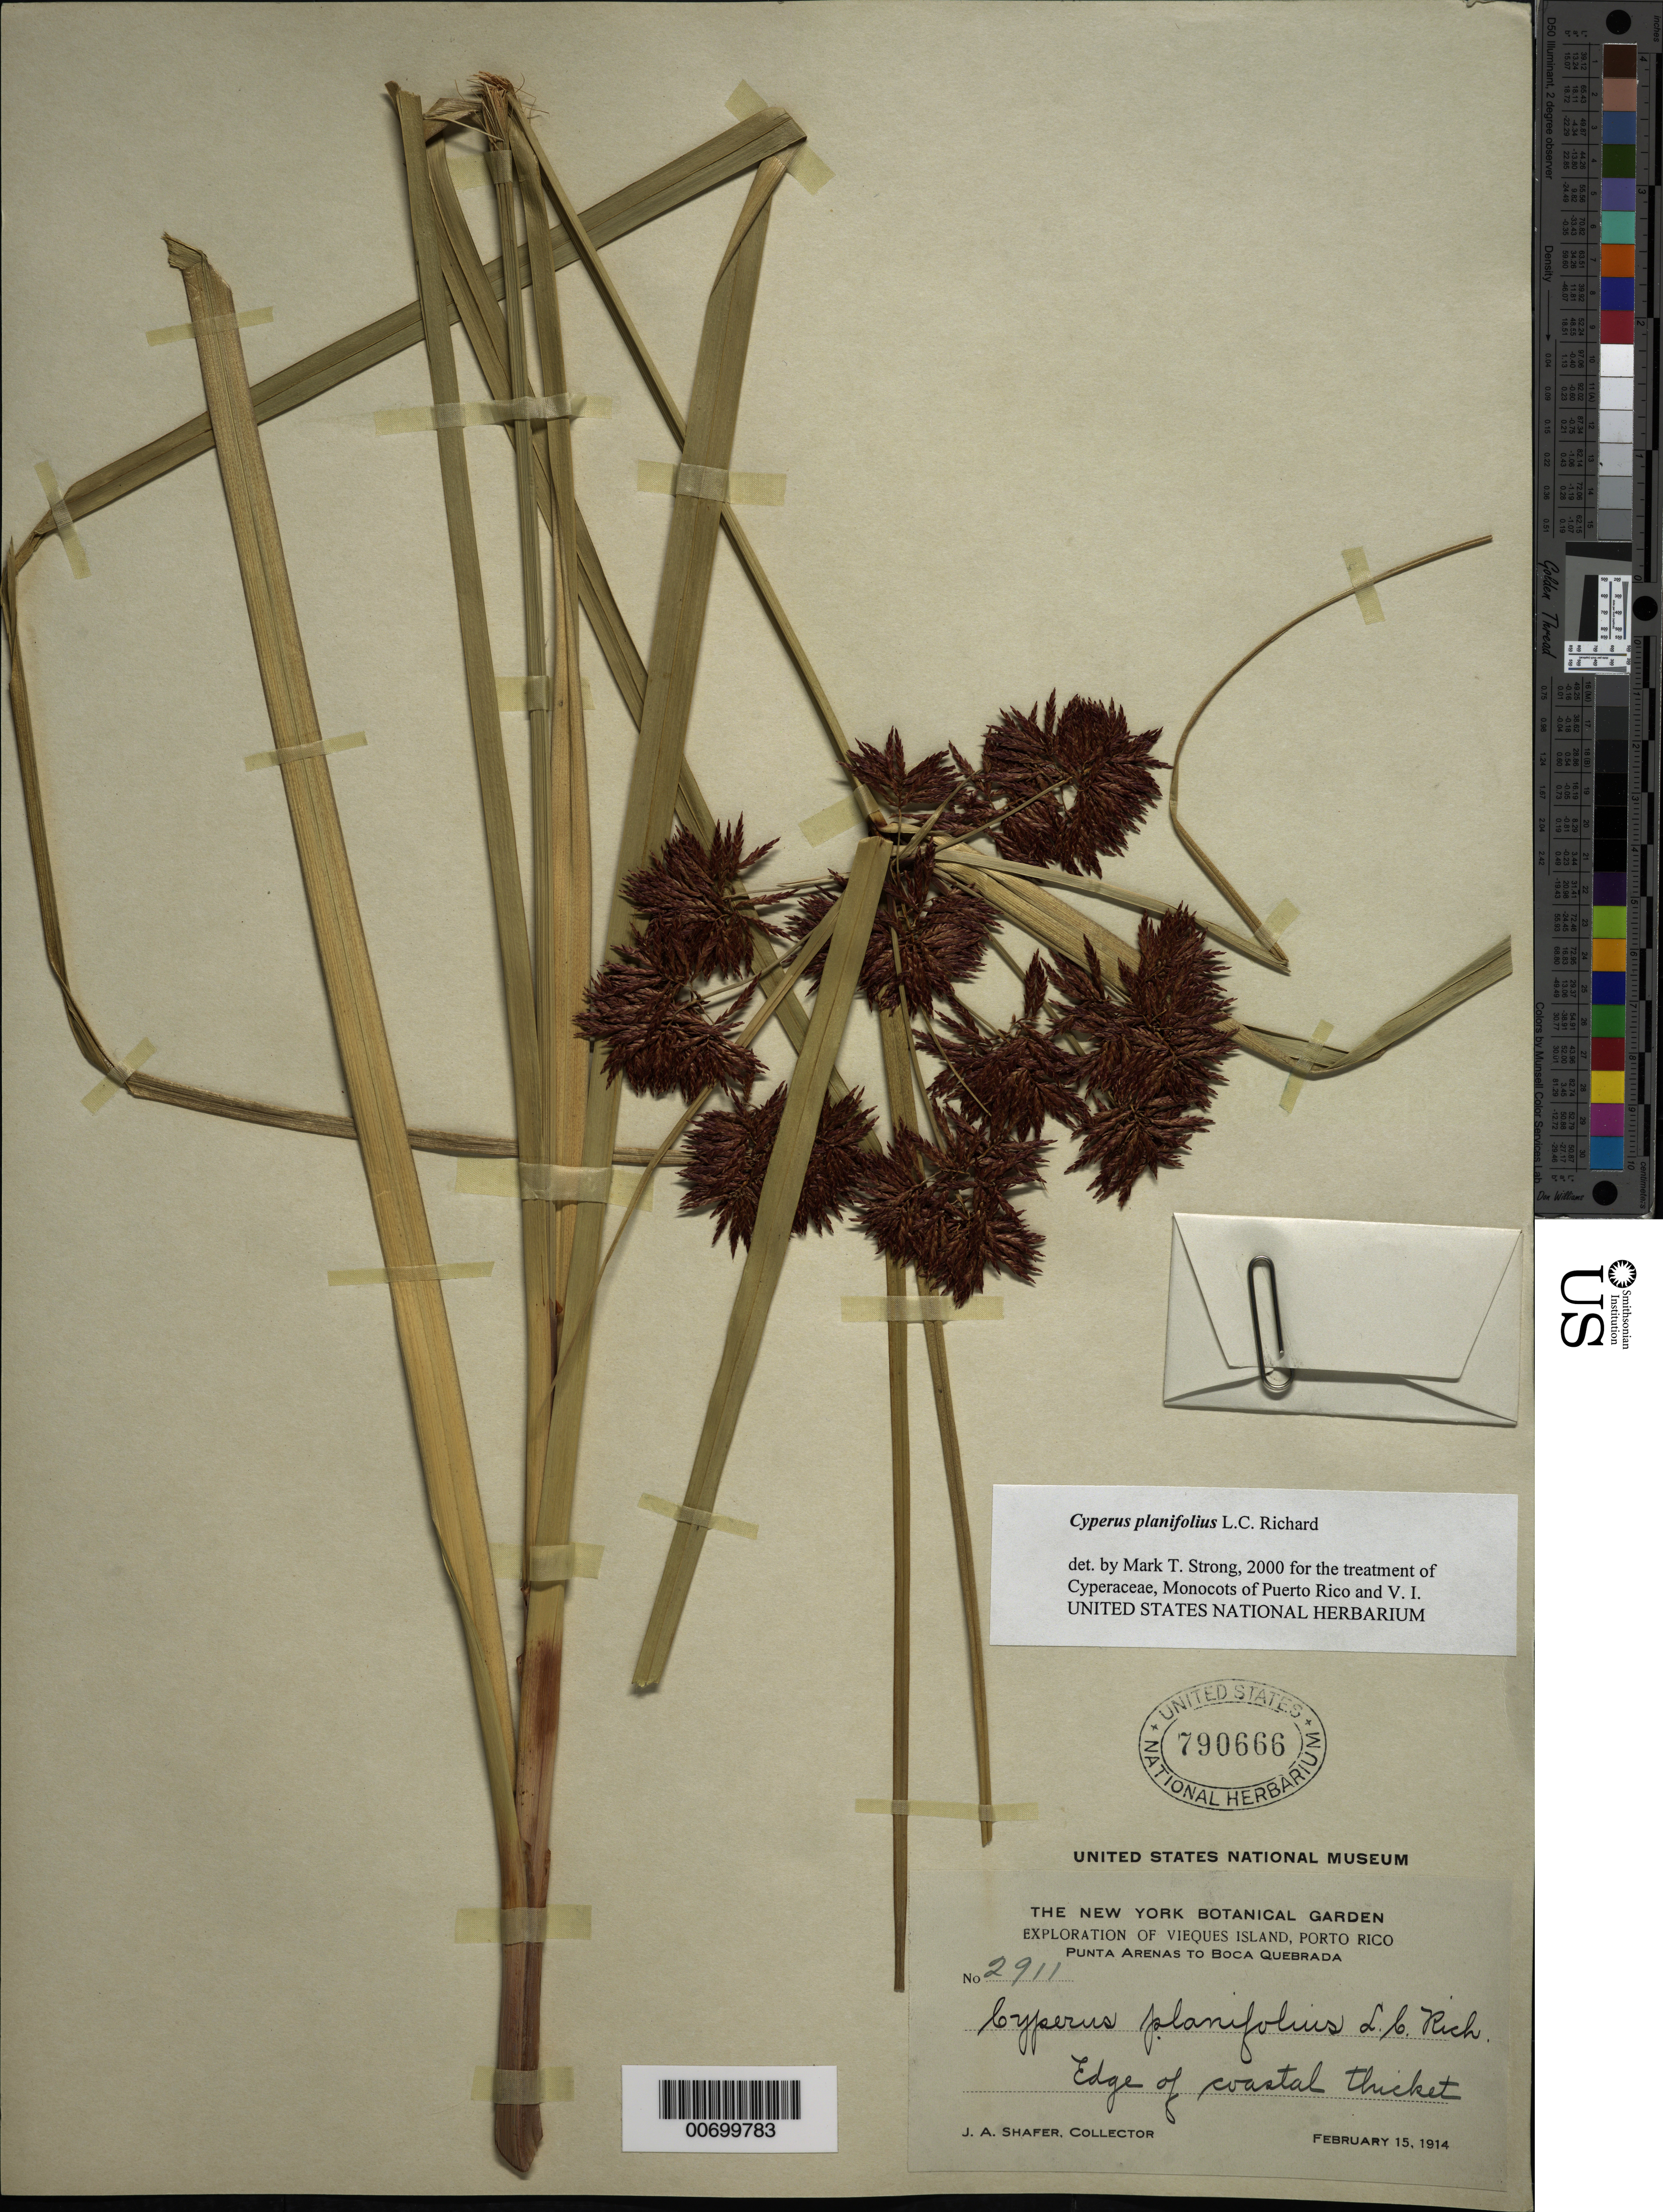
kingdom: Plantae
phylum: Tracheophyta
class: Liliopsida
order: Poales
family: Cyperaceae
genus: Cyperus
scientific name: Cyperus planifolius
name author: Rich.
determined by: Strong, M. T., (US), Smithsonian Institution - National Museum of Natural History (UNITED STATES)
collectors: J. A. Shafer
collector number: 2911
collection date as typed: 15 Feb 1914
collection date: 1914-02-15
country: Puerto Rico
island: Vieques I.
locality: Vieques Island: Punta Arenas to Boca Quebrada.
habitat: Edge of coastal thicket.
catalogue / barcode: US 790666